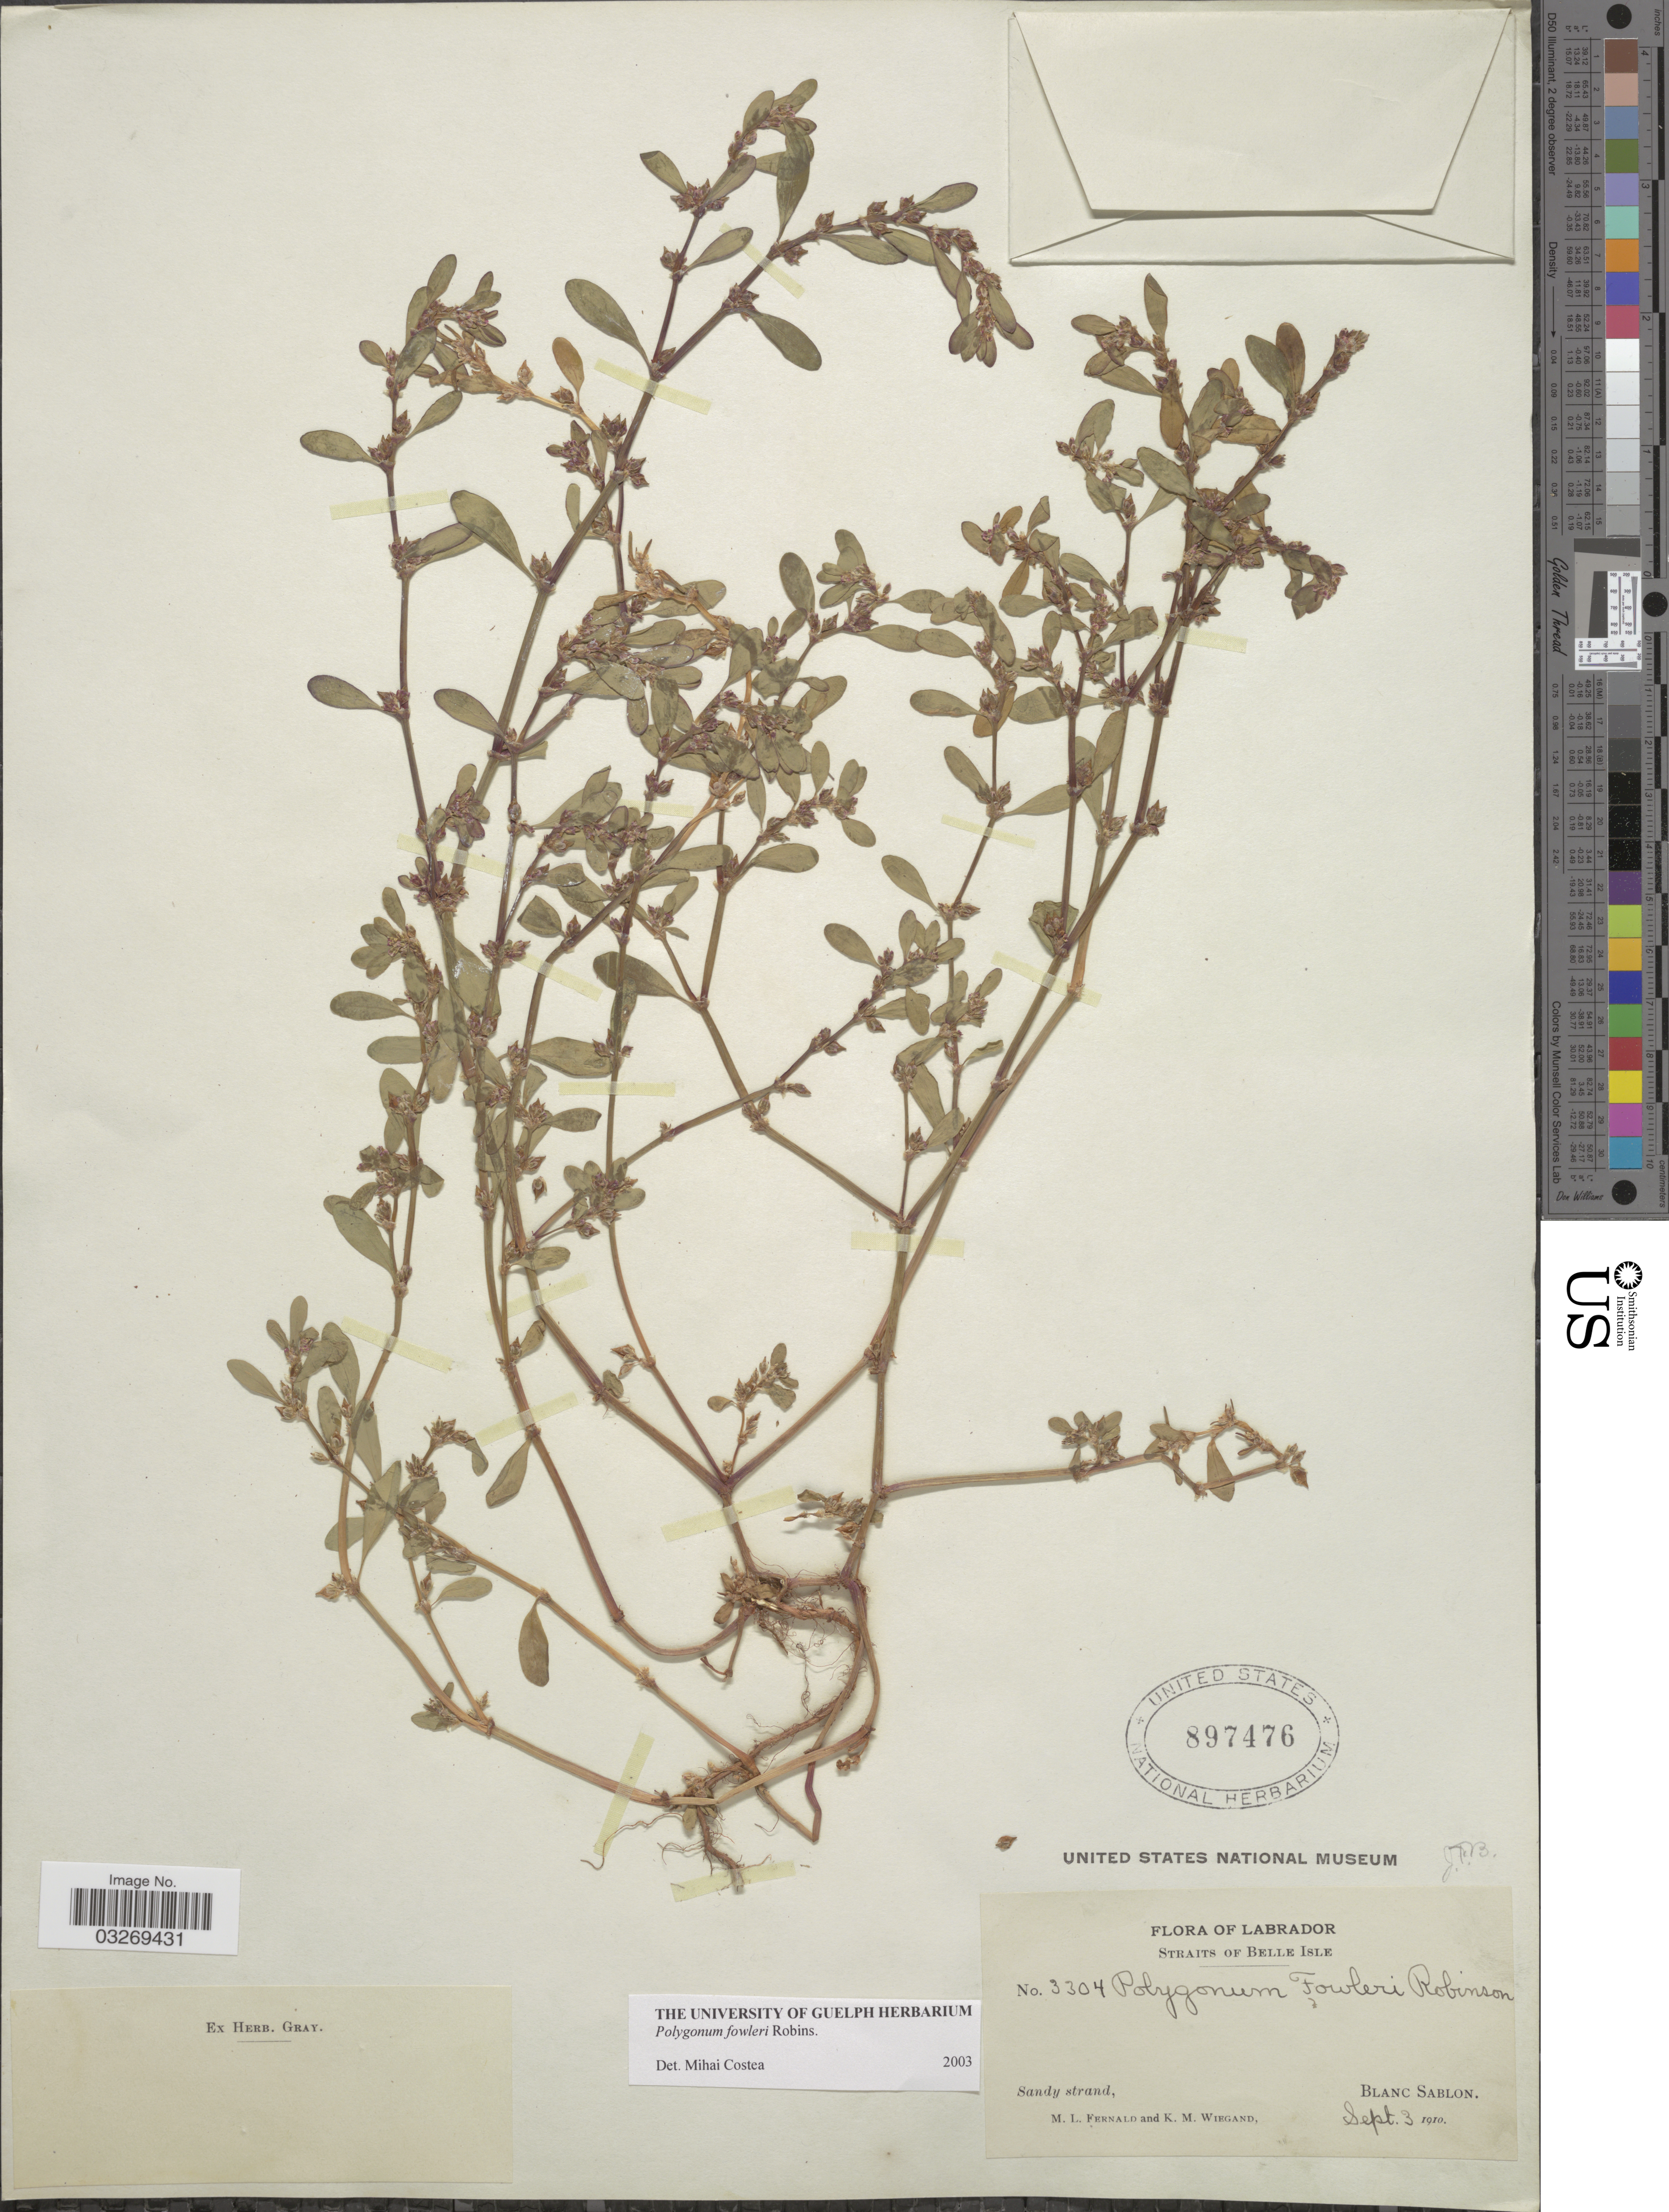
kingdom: Plantae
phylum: Tracheophyta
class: Magnoliopsida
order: Caryophyllales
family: Polygonaceae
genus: Polygonum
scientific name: Polygonum fowleri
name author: B.L. Rob.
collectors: M. L. Fernald & K. M. Wiegand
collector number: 3304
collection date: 1910-09-03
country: Canada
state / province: Newfoundland and Labrador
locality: Labrador, Straits of Belle Isle, Sandy strand, Blanc Sablon.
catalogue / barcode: US 897476